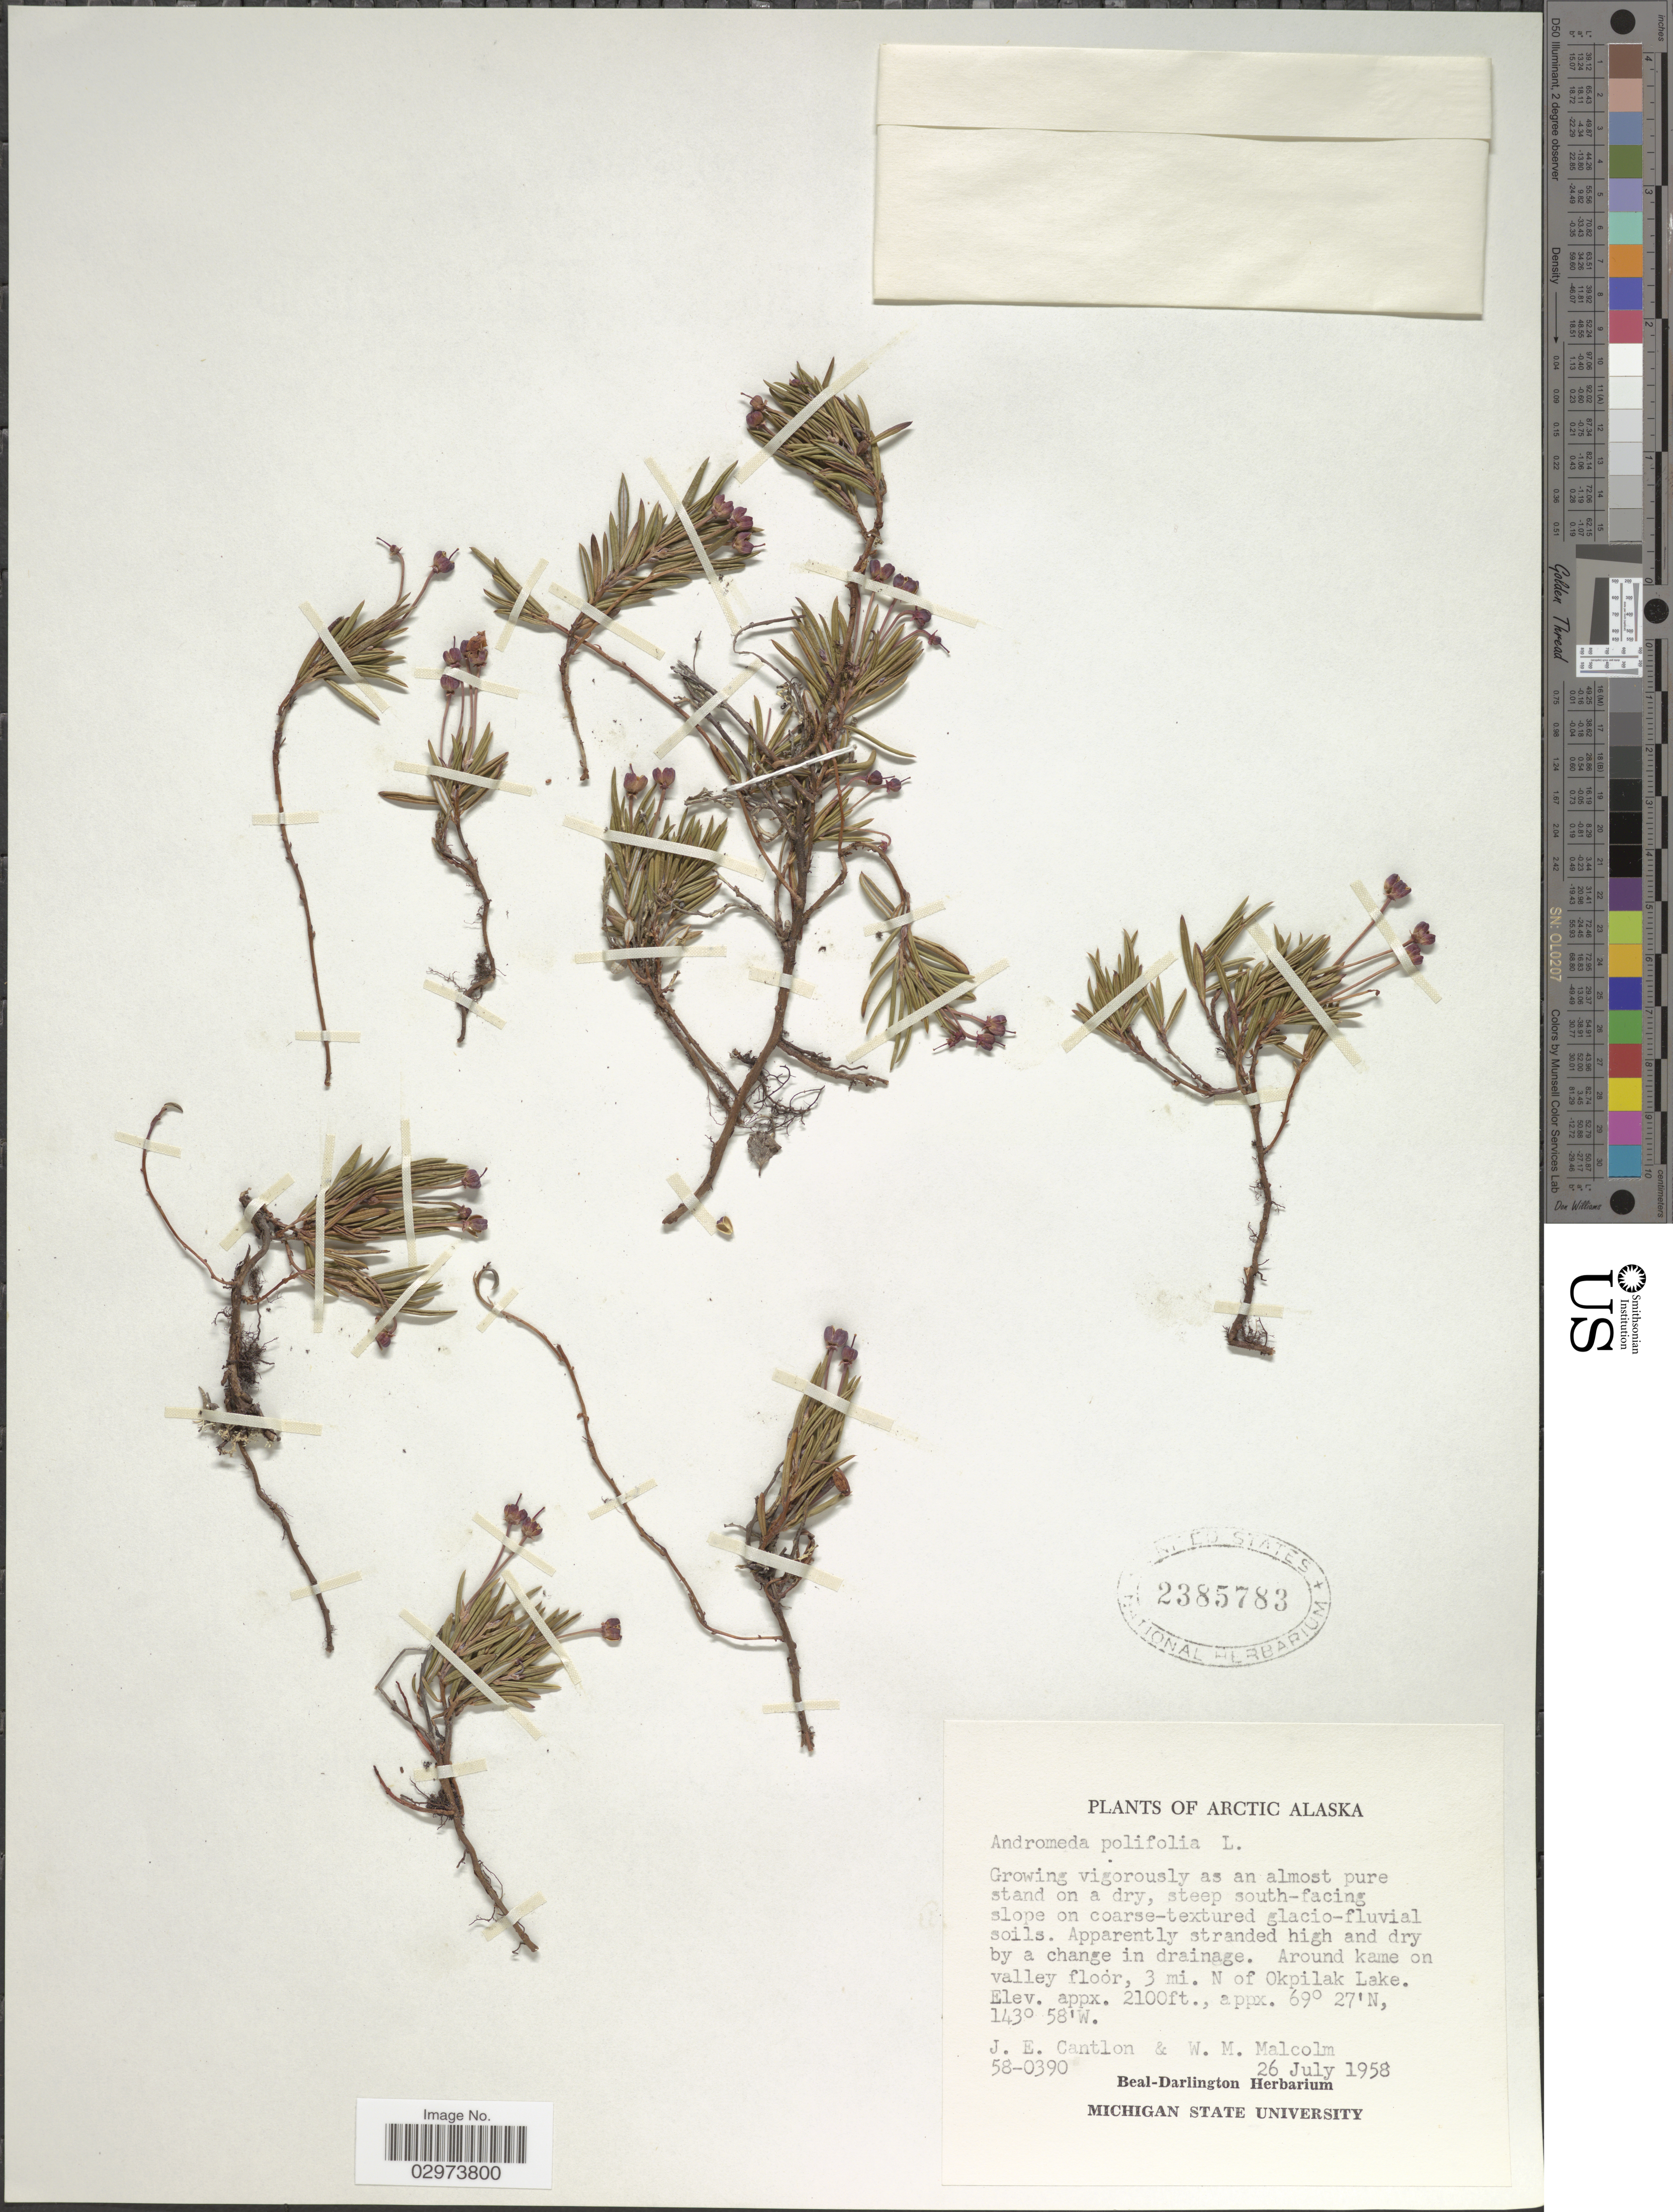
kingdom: Plantae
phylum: Tracheophyta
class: Magnoliopsida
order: Ericales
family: Ericaceae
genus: Andromeda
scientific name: Andromeda polifolia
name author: L.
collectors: J. Cantlon & W. Malcolm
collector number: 58-0390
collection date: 1958-07-26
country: United States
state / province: Alaska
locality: Arctic Alaska. Around kame on valley floor, 3 mi. N of Okpilak Lake.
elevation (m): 640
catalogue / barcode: US 2385783